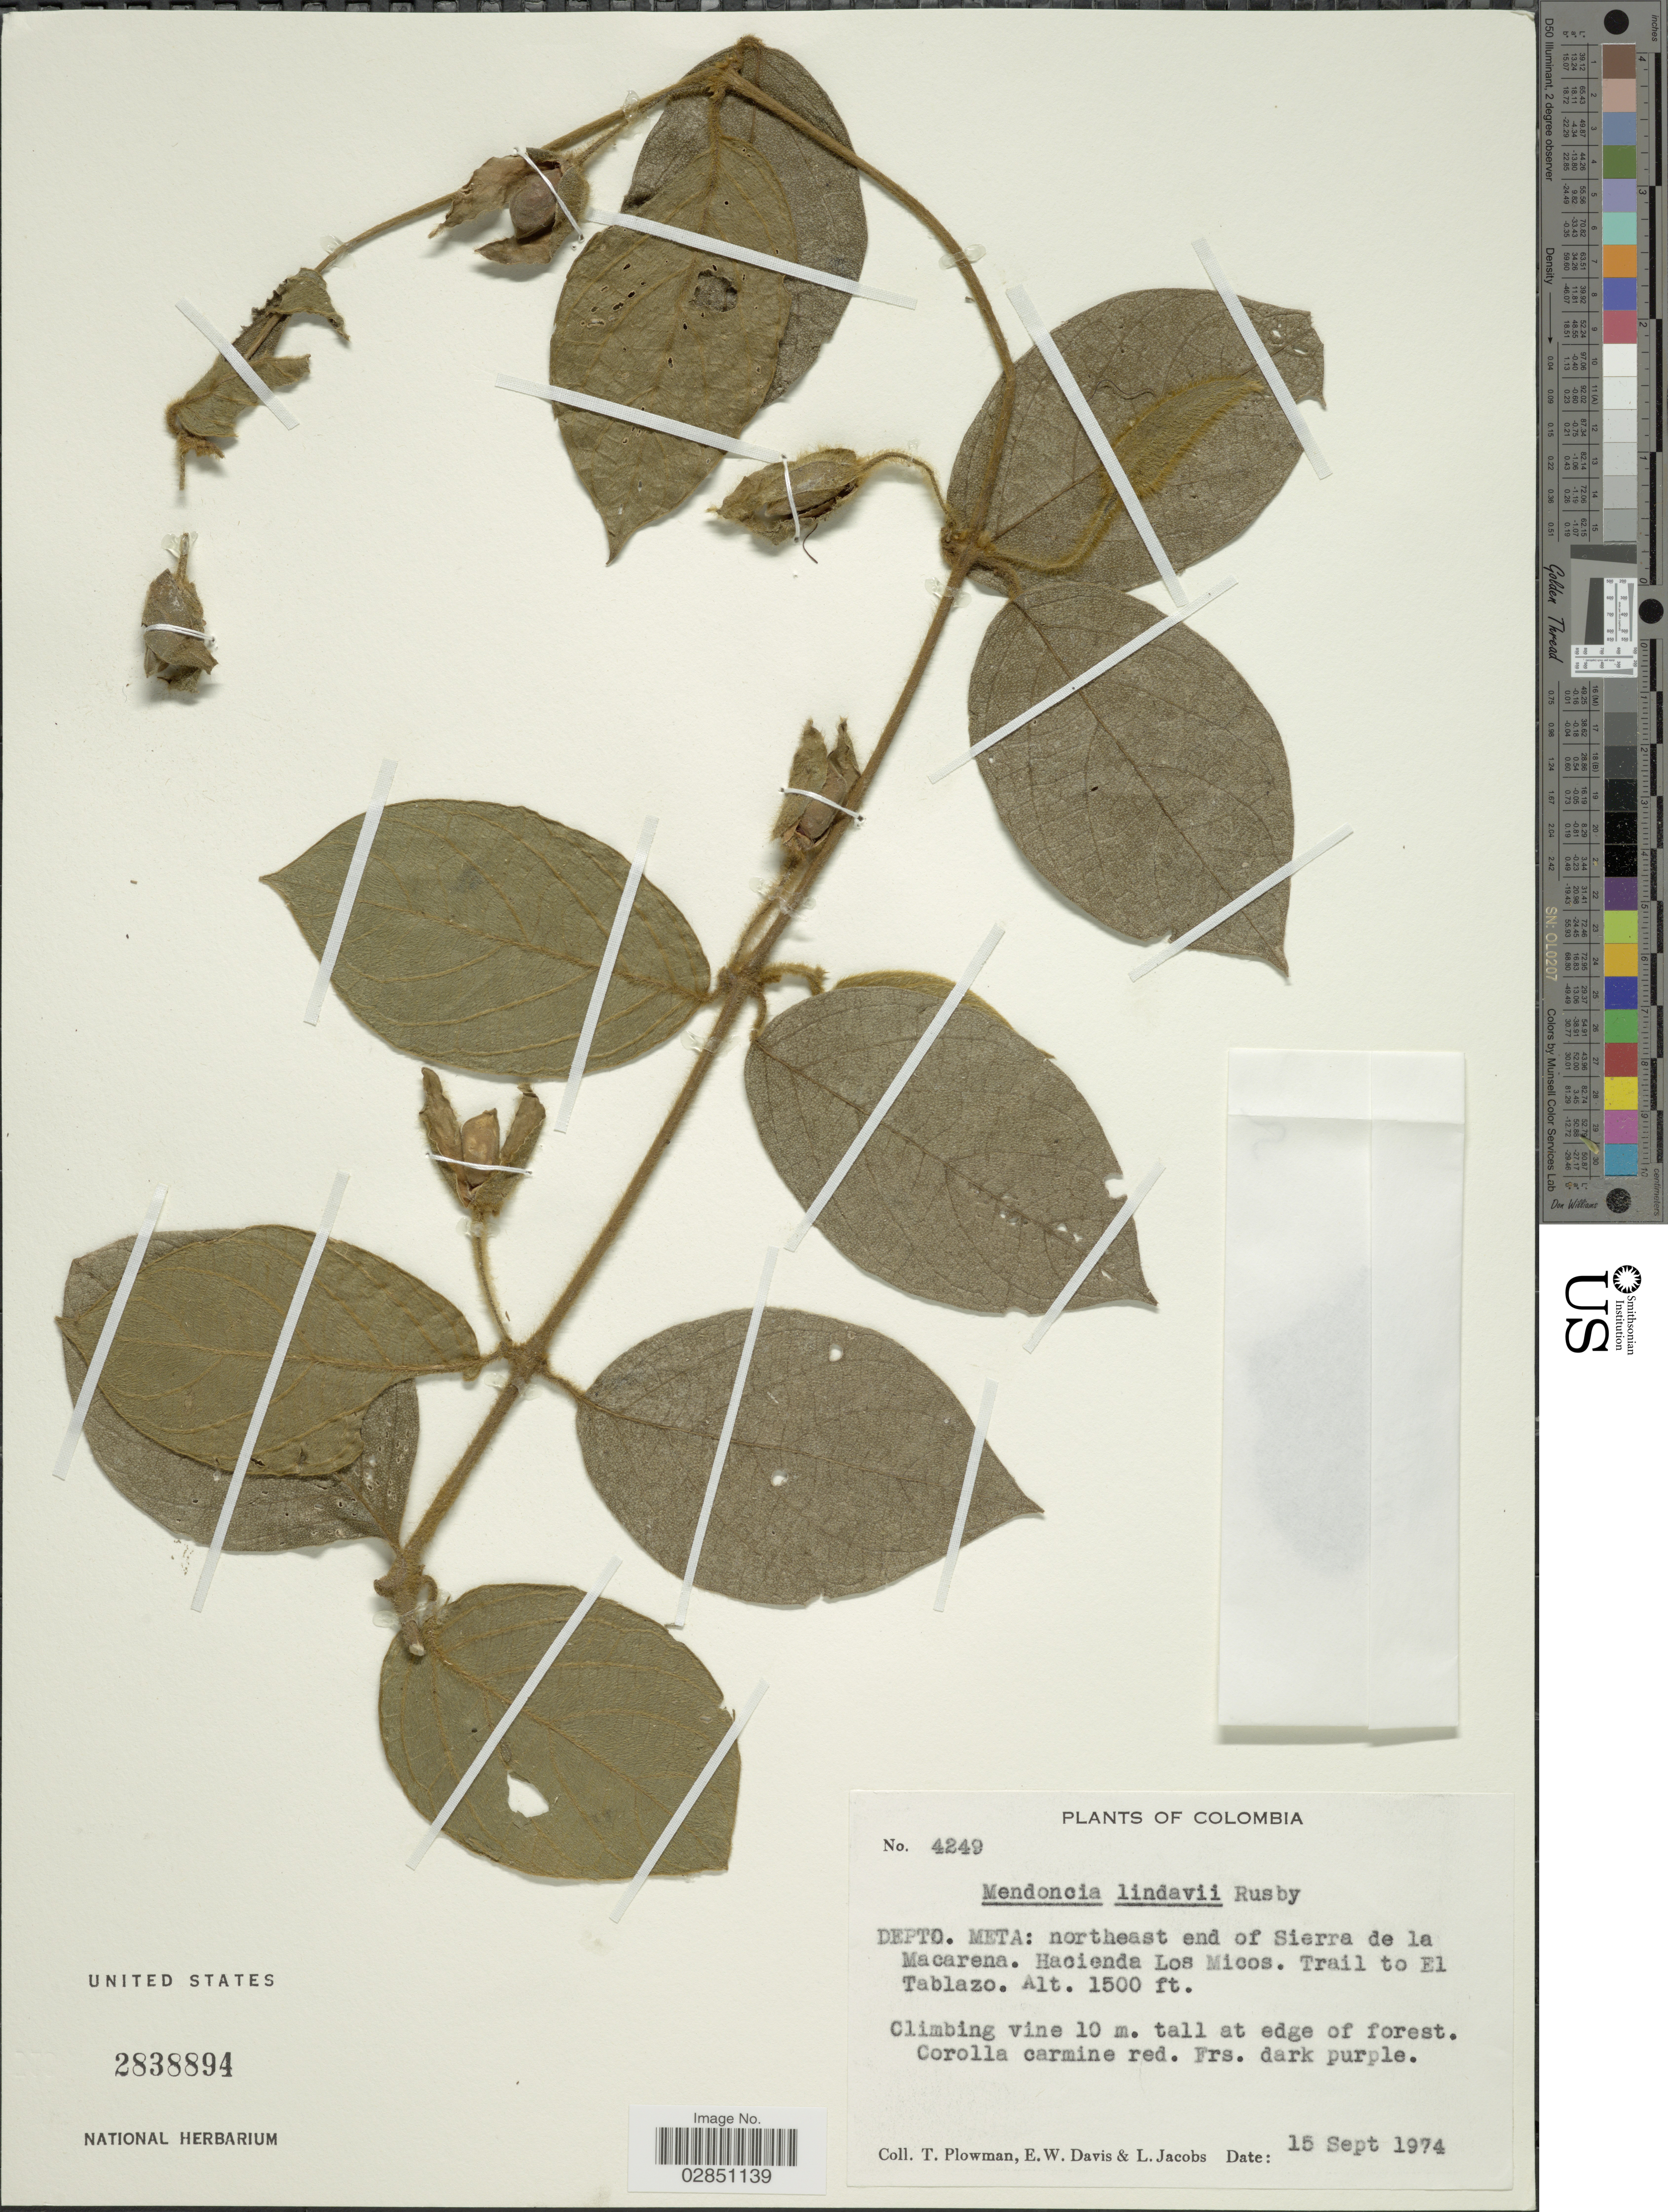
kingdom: Plantae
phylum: Tracheophyta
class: Magnoliopsida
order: Lamiales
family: Acanthaceae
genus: Mendoncia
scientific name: Mendoncia lindavii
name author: Rusby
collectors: T. Plowman, E. W. Davis & L. Jacobs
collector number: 4249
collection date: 1974-09-15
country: Colombia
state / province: Meta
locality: Depto. Meta: northeast end of Sierra de la Macarena. Hacienda Los Micos. Trail to El Tablazo.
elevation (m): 457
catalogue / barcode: US 2838894